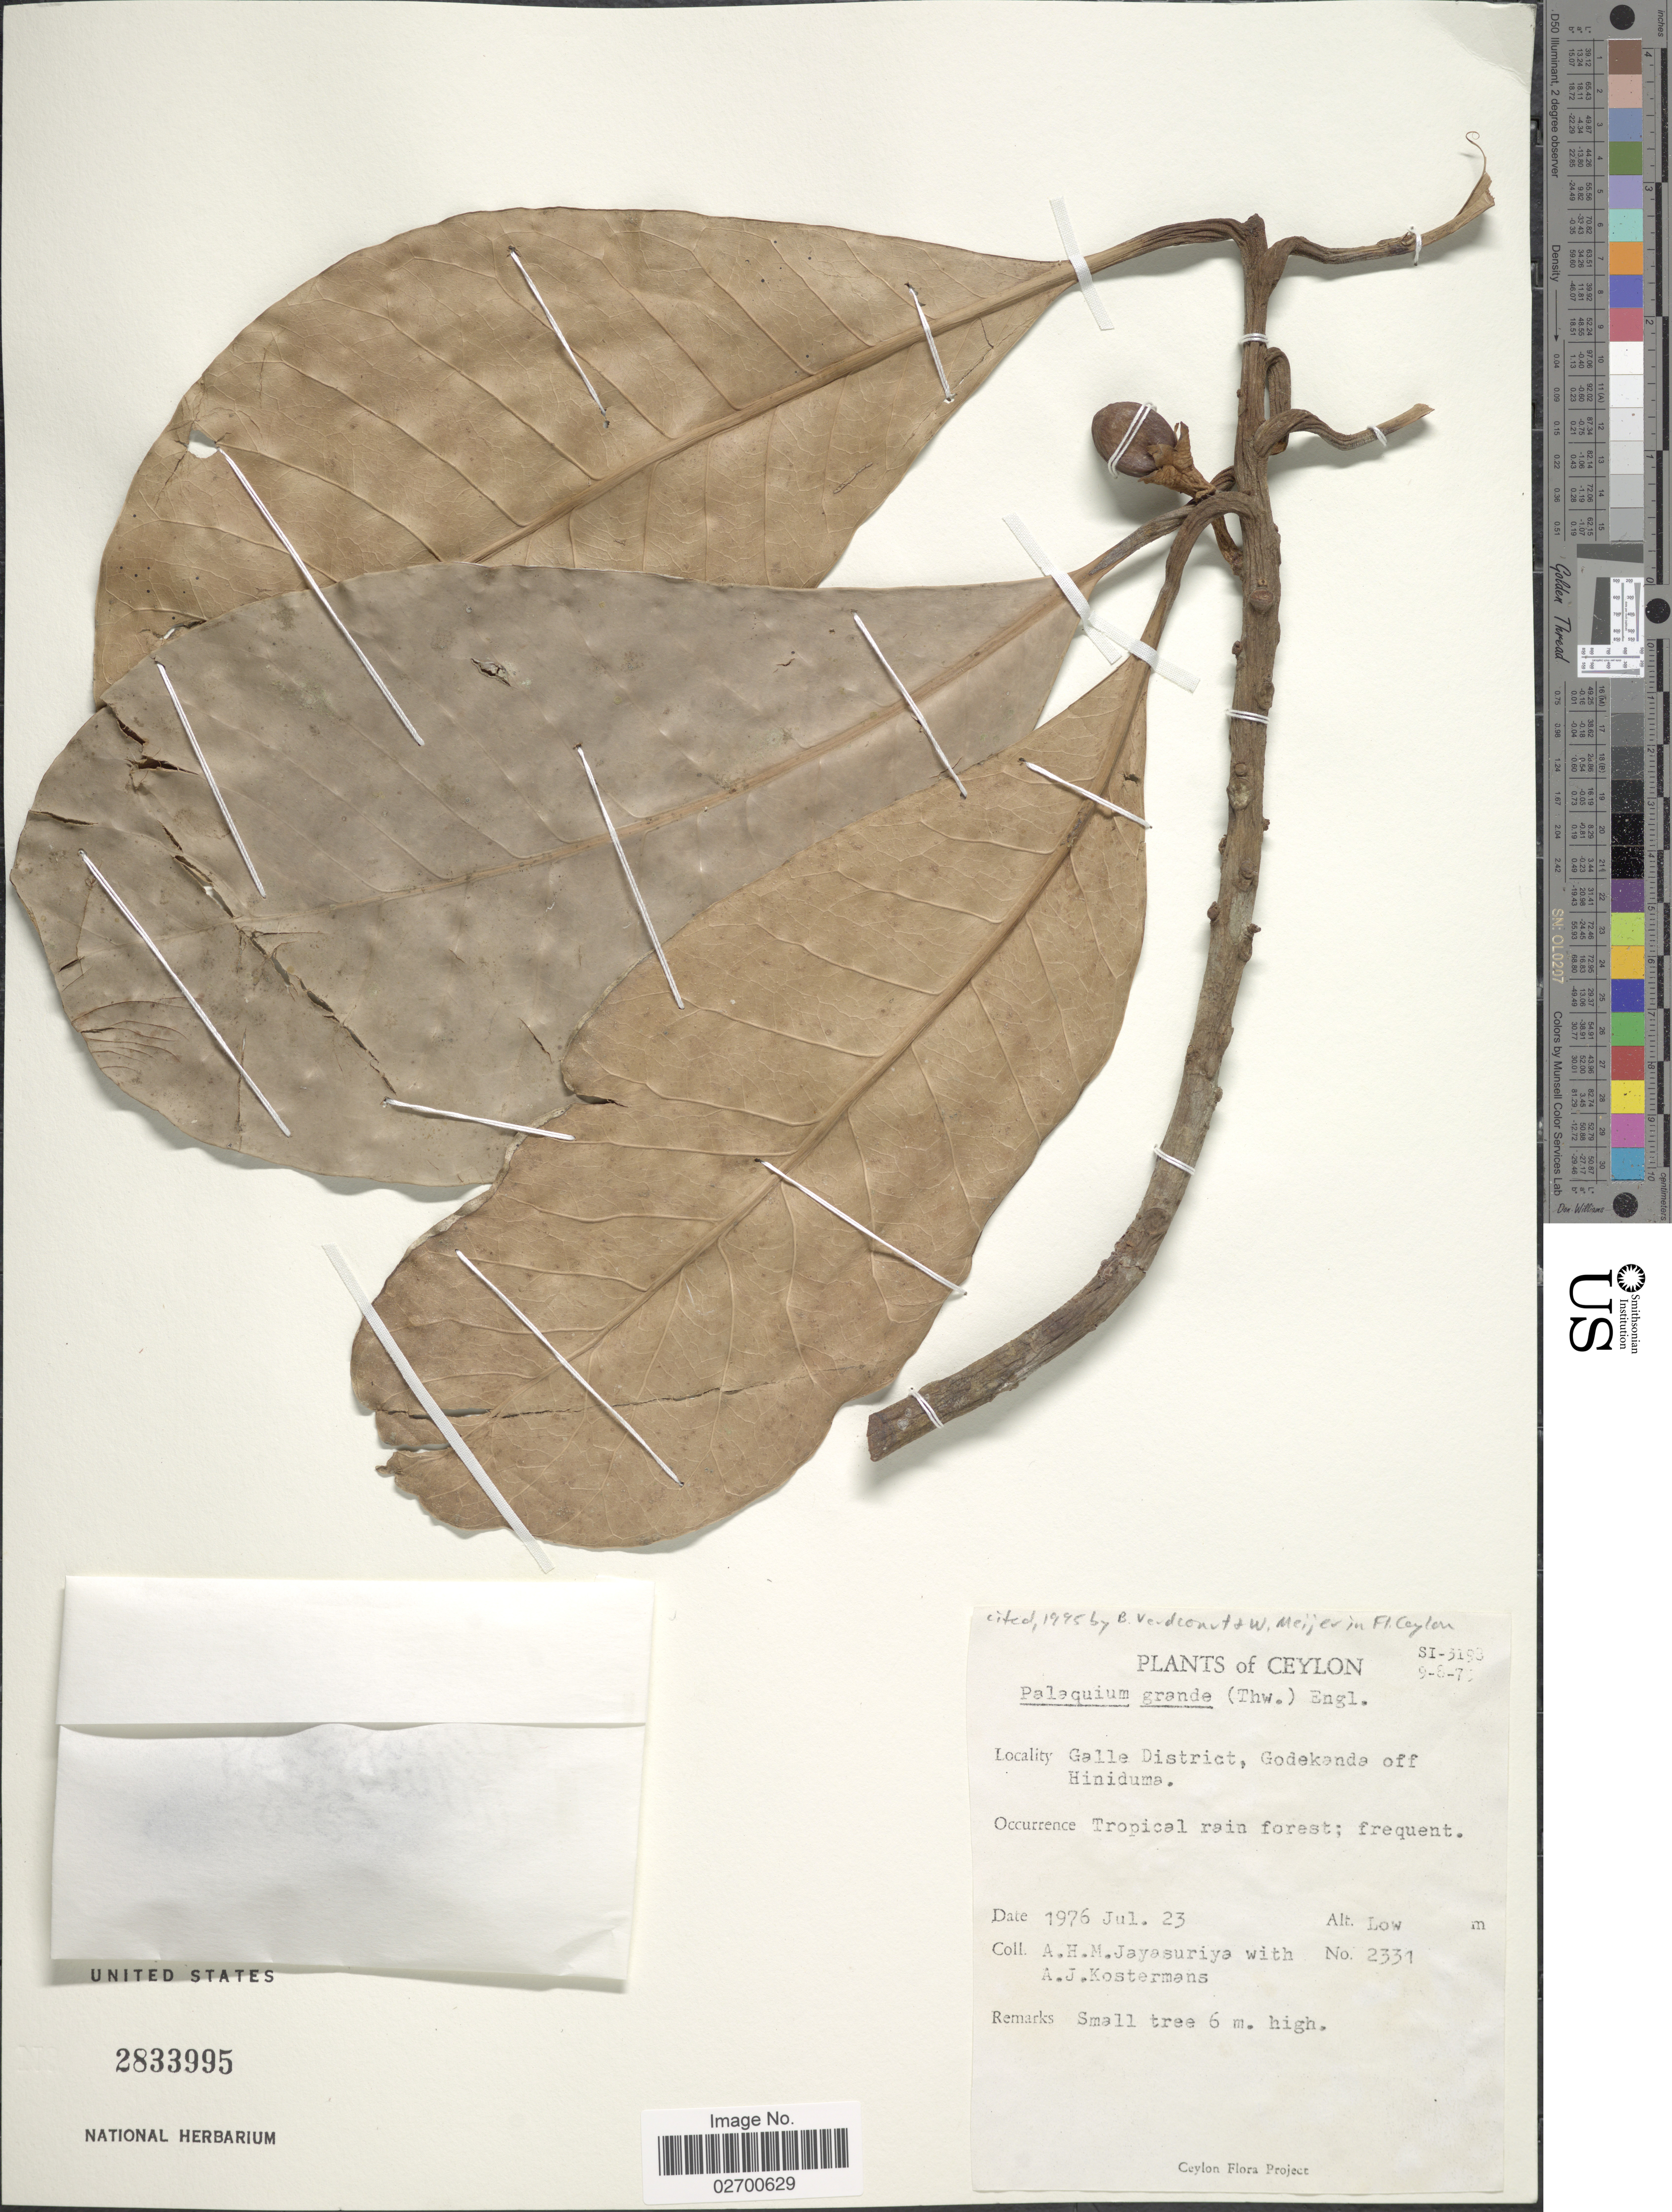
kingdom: Plantae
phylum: Tracheophyta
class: Magnoliopsida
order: Ericales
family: Sapotaceae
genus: Palaquium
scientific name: Palaquium grande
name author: (Thwaites) Engl.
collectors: A. H. Jayasuriya & A. J. G. Kostermans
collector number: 2331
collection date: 1976-07-23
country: Sri Lanka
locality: Ceylon, Galle District, Godekande off Hiniduma. Tropical rain forest.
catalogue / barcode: US 2833995